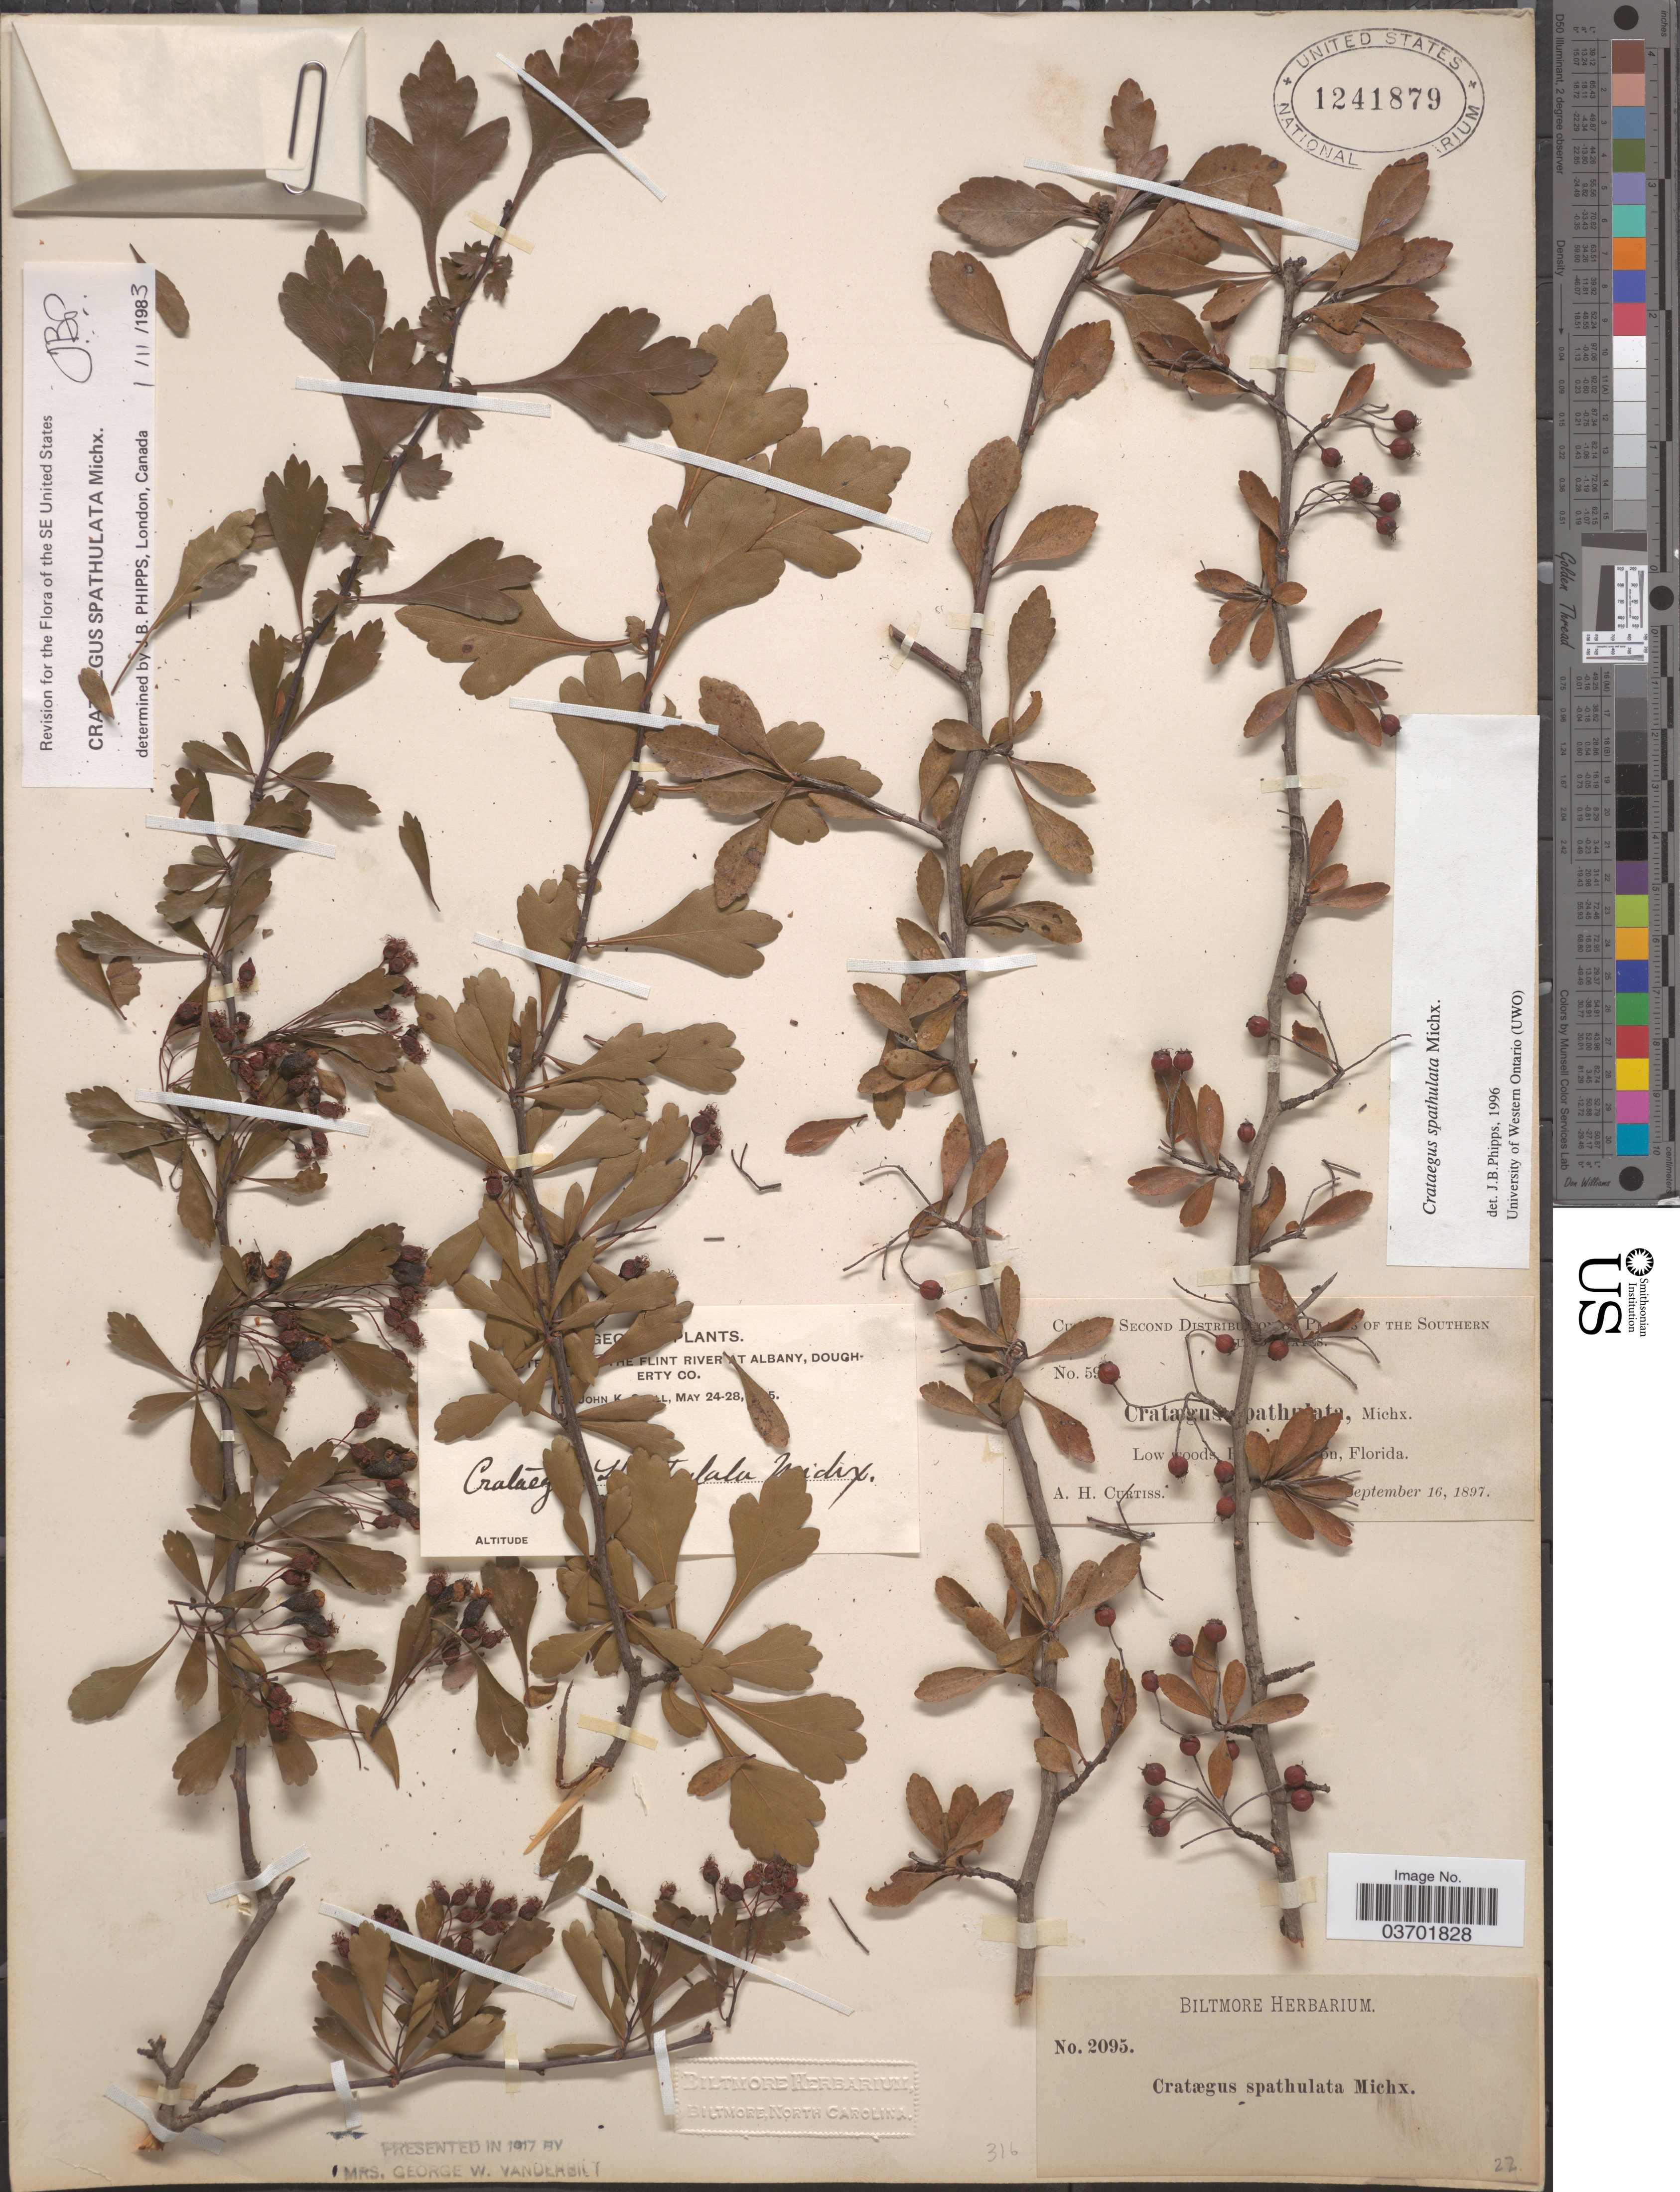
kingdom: Plantae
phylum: Tracheophyta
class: Magnoliopsida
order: Rosales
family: Rosaceae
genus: Crataegus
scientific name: Crataegus spathulata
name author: Michx.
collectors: ex herb. Biltmore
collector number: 2095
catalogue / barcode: US 1241879-2